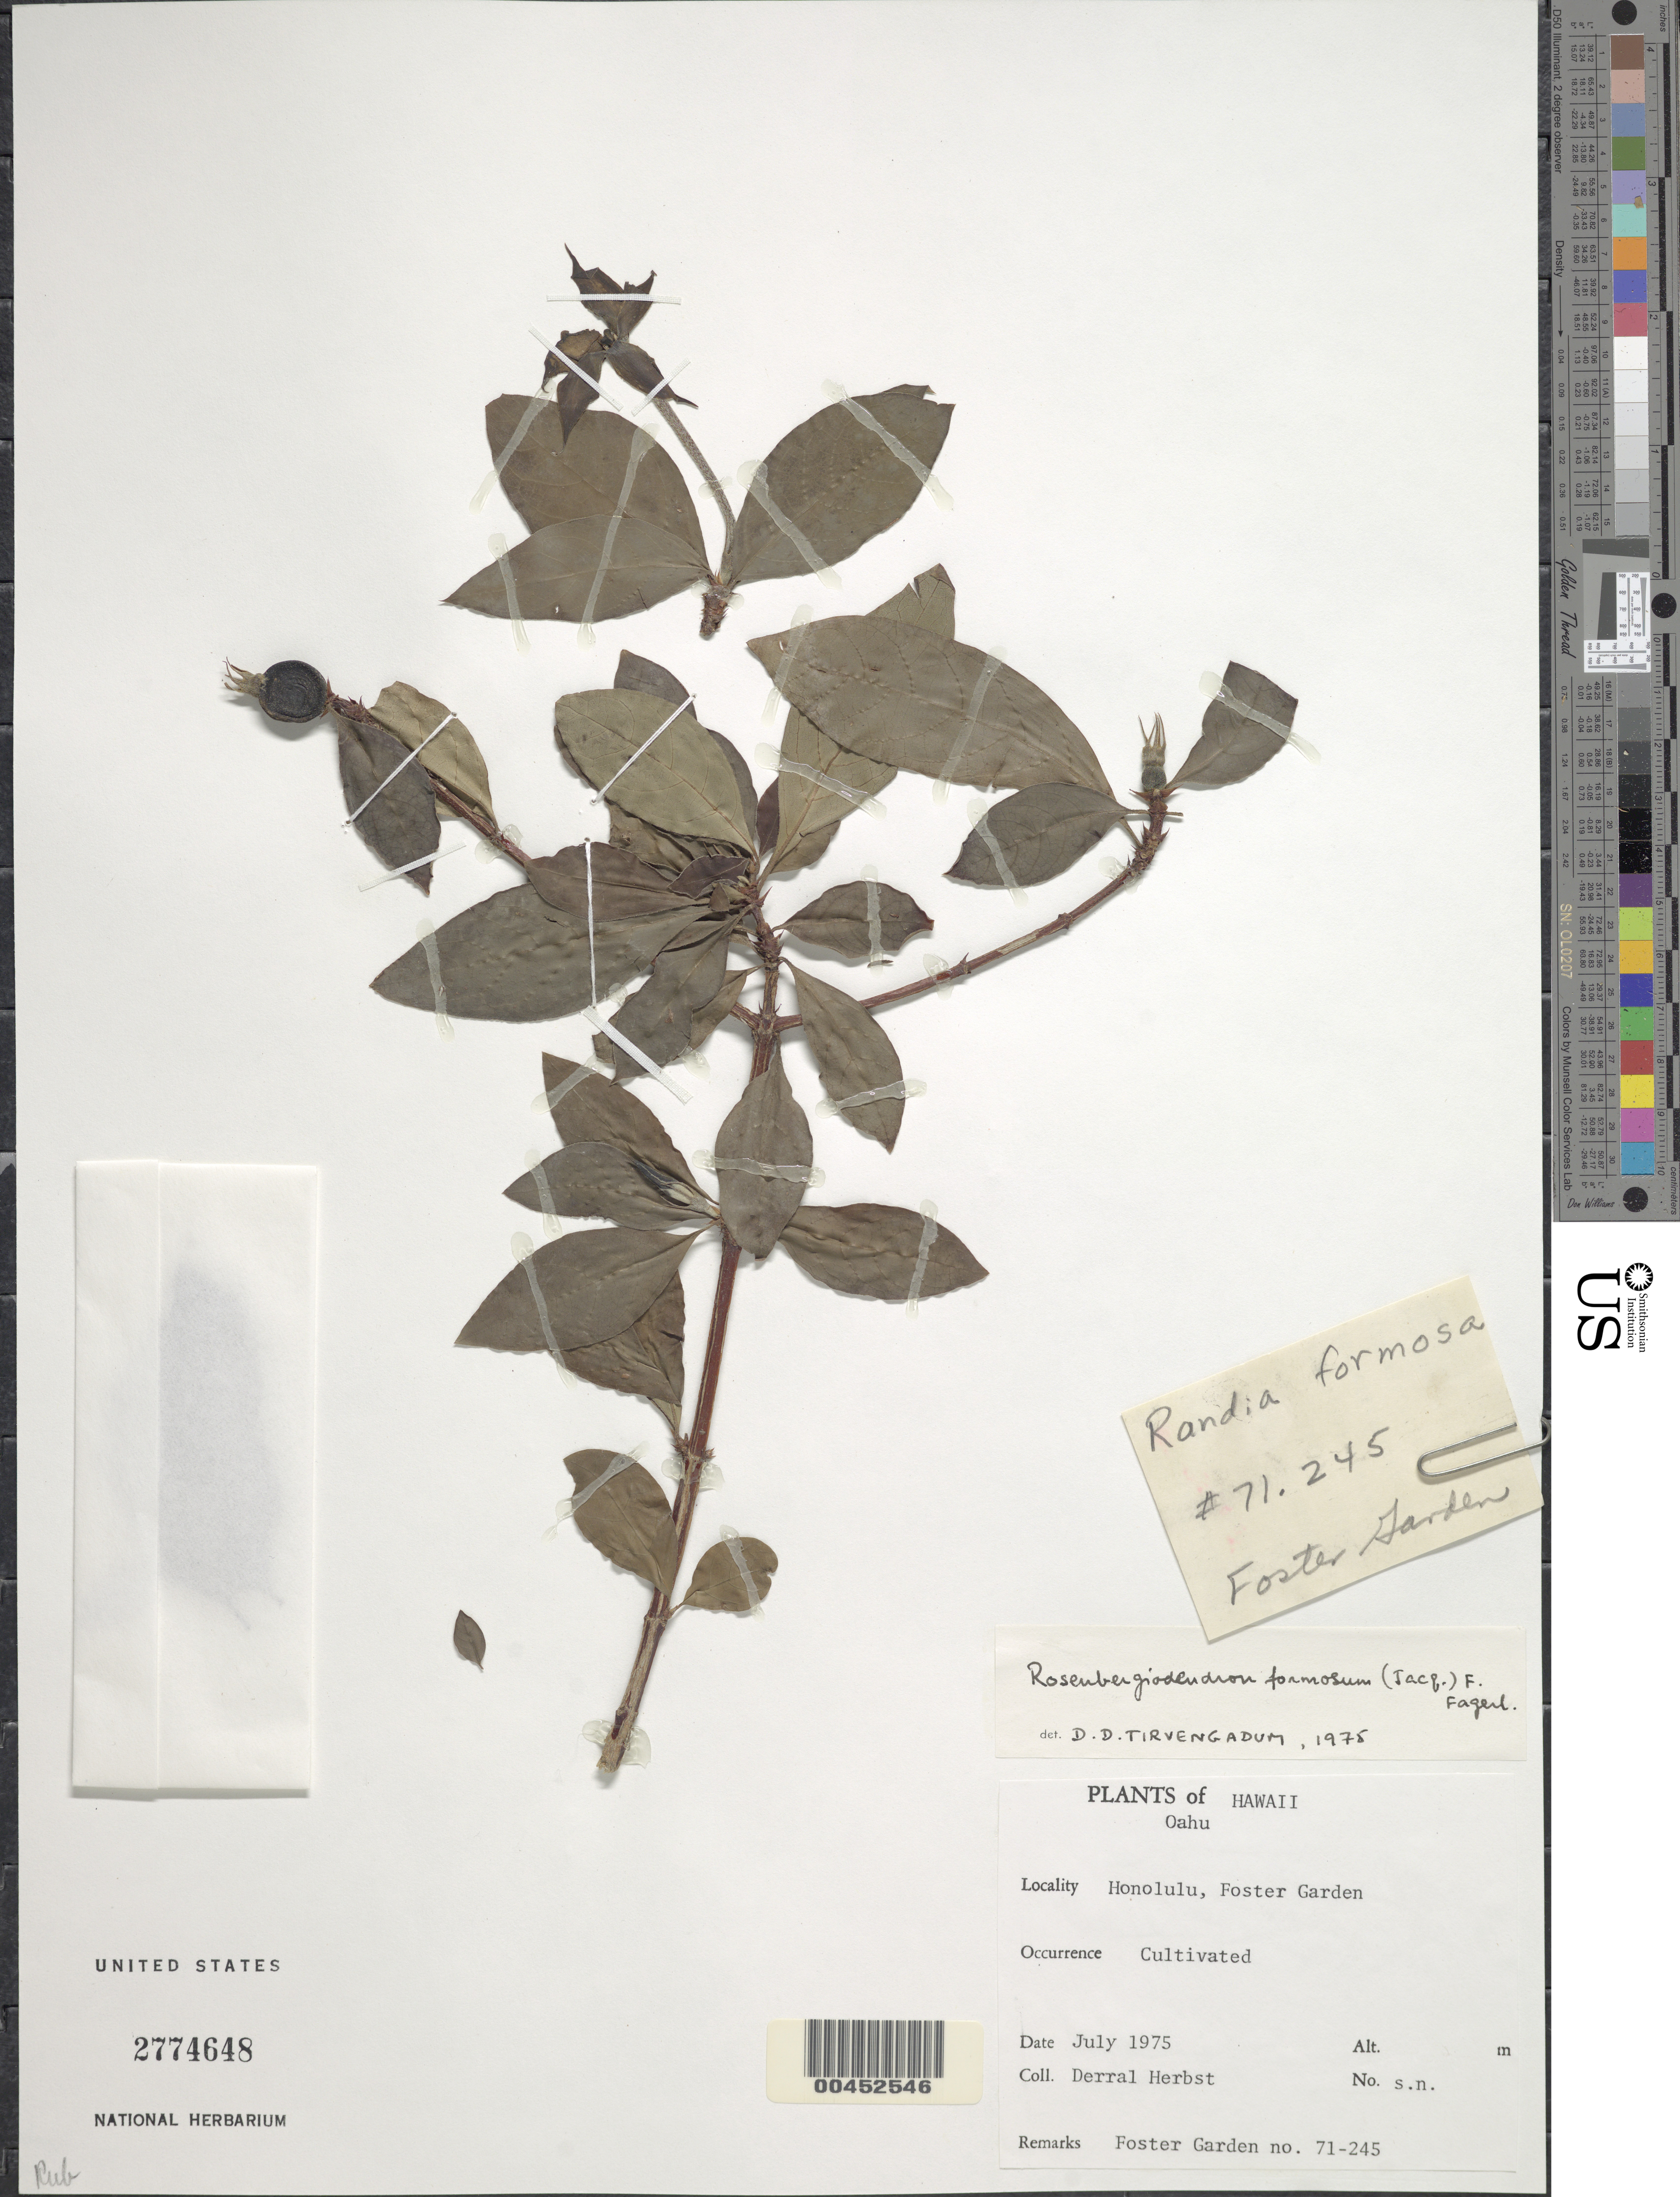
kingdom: Plantae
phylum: Tracheophyta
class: Magnoliopsida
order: Gentianales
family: Rubiaceae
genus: Rosenbergiodendron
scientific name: Rosenbergiodendron formosum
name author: (Jacq.) Fagerl.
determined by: Tirvengadum, D. D.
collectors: D. R. Herbst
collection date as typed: Jul 1975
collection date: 1975-07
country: United States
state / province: Hawaii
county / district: Honolulu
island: Oahu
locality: Honolulu, Foster Garden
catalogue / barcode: US 2774648